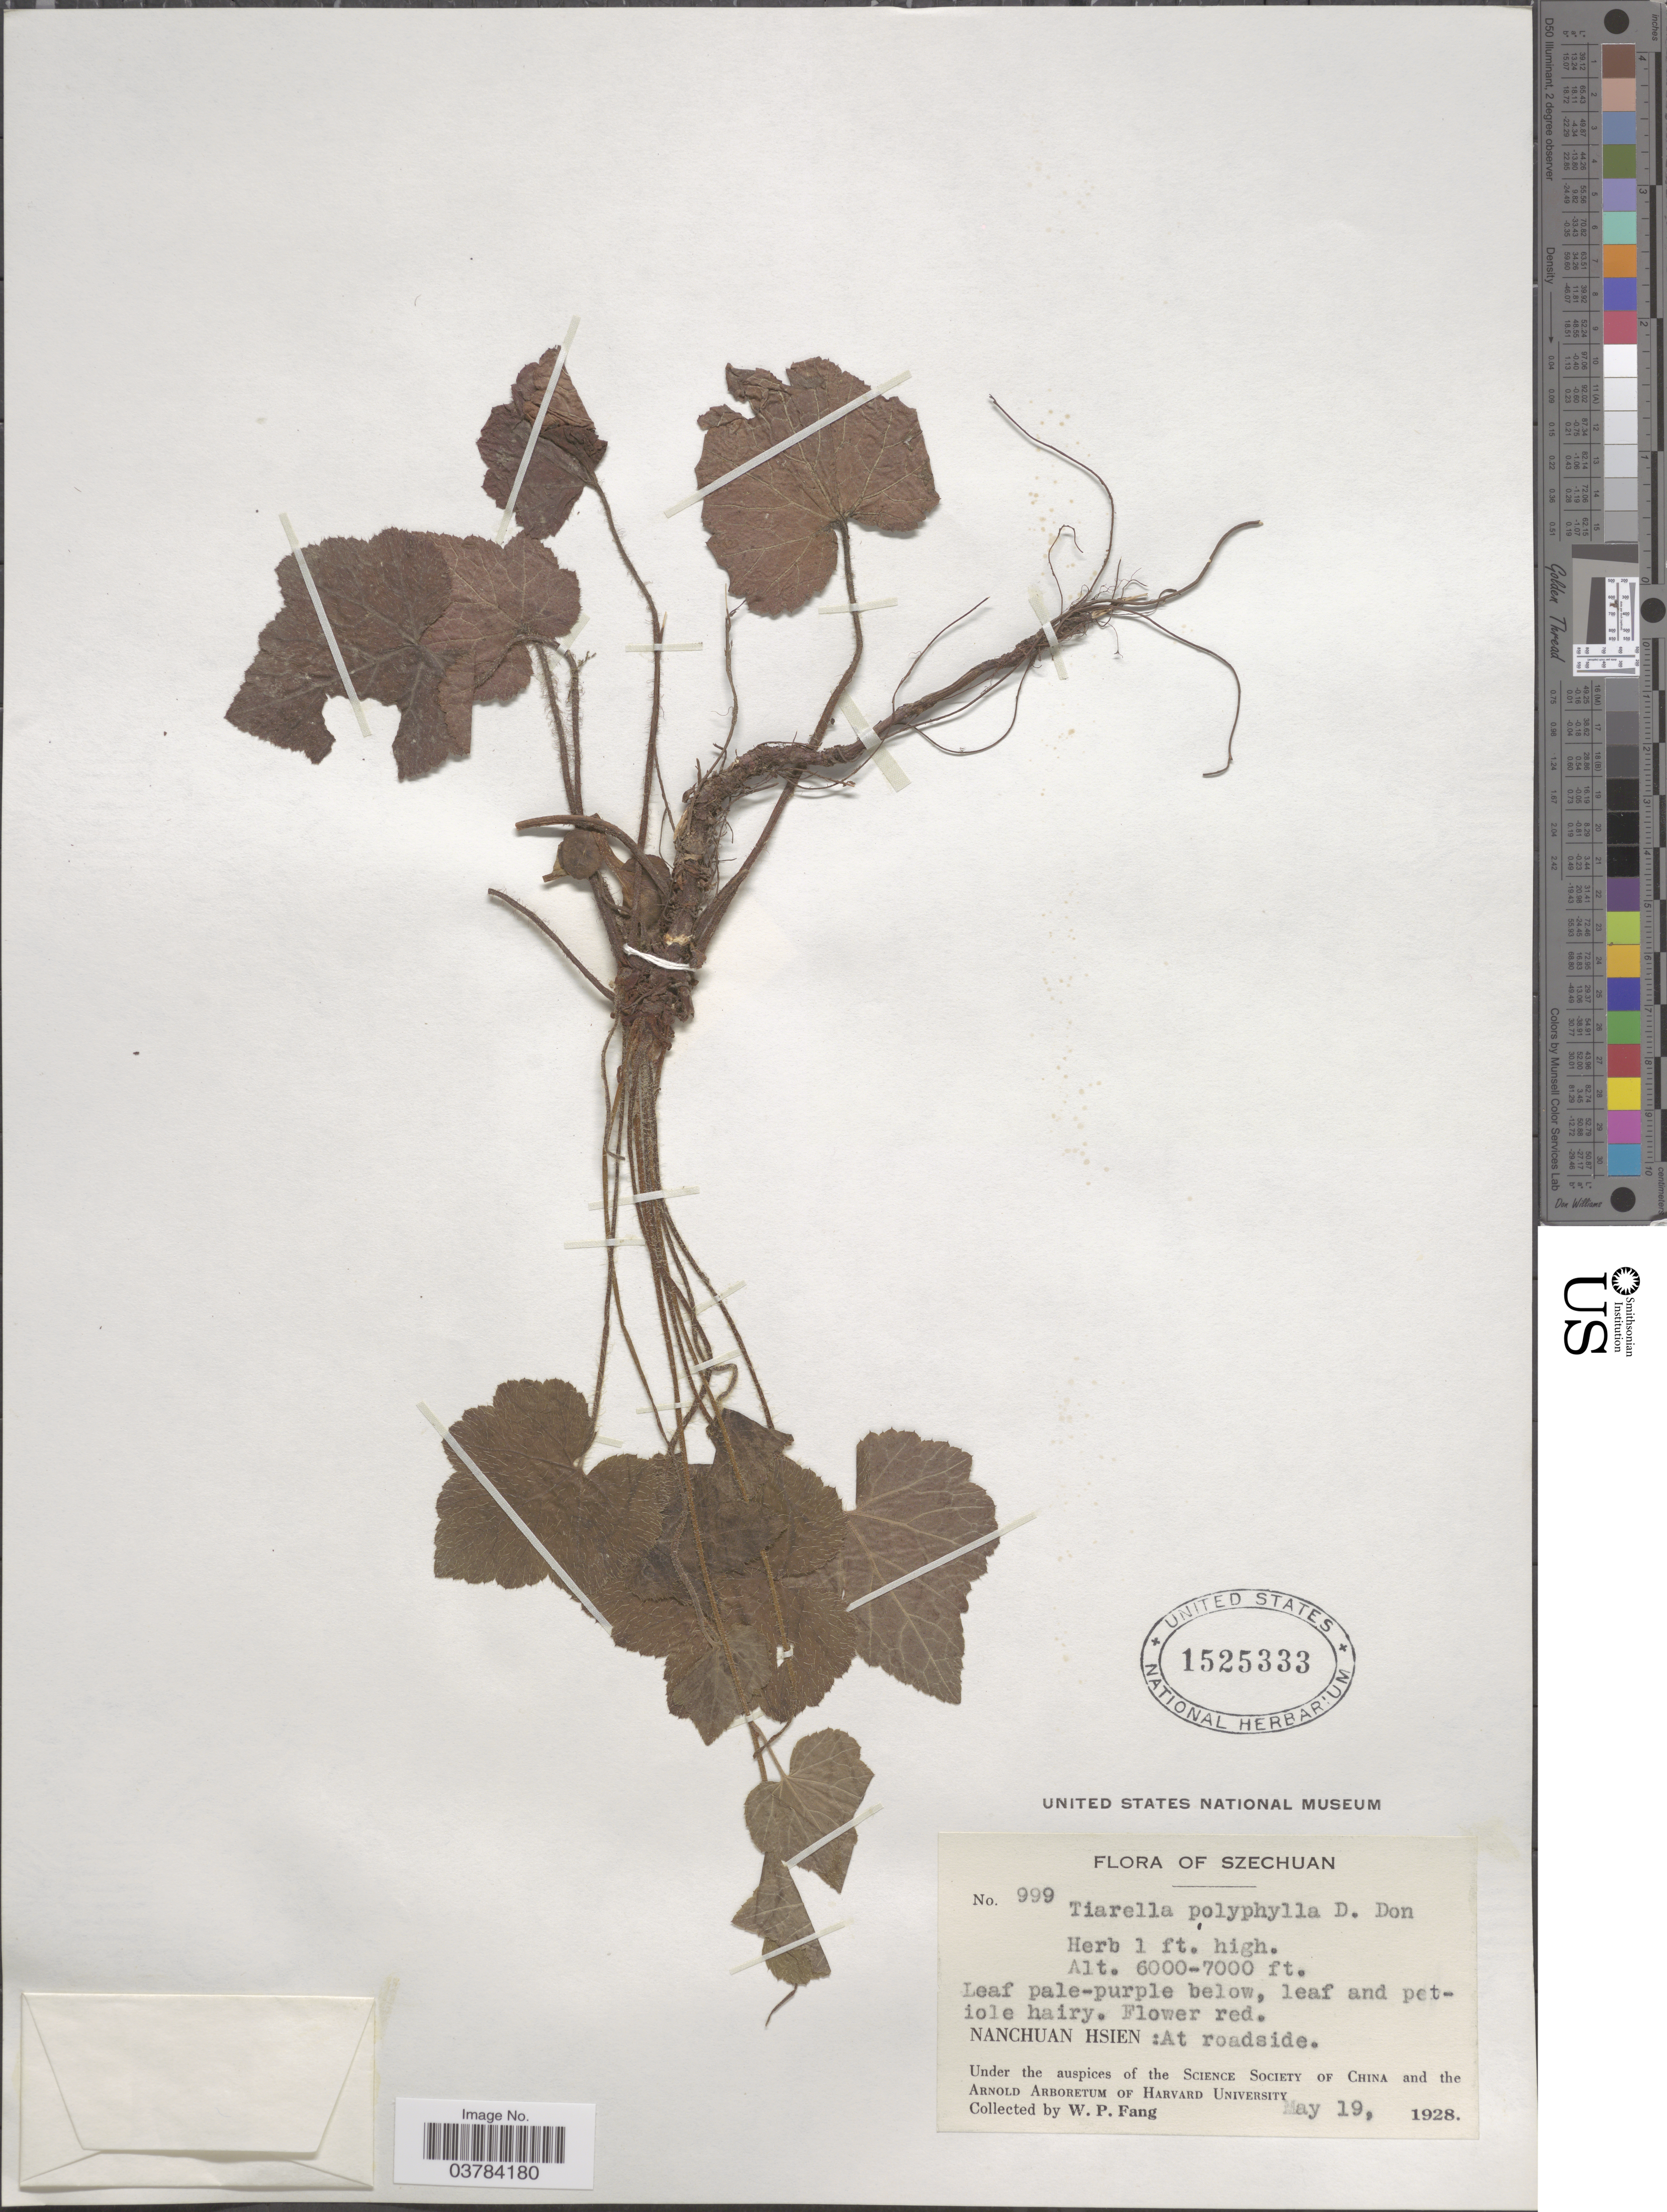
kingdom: Plantae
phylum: Tracheophyta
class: Magnoliopsida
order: Saxifragales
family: Saxifragaceae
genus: Tiarella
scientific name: Tiarella polyphylla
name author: D. Don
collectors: W. P. Fang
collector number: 999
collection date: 1928-05-19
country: China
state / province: Sichuan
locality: Szechuan. Nanchuan Hsien: At roadside.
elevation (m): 1829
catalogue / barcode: US 1525333